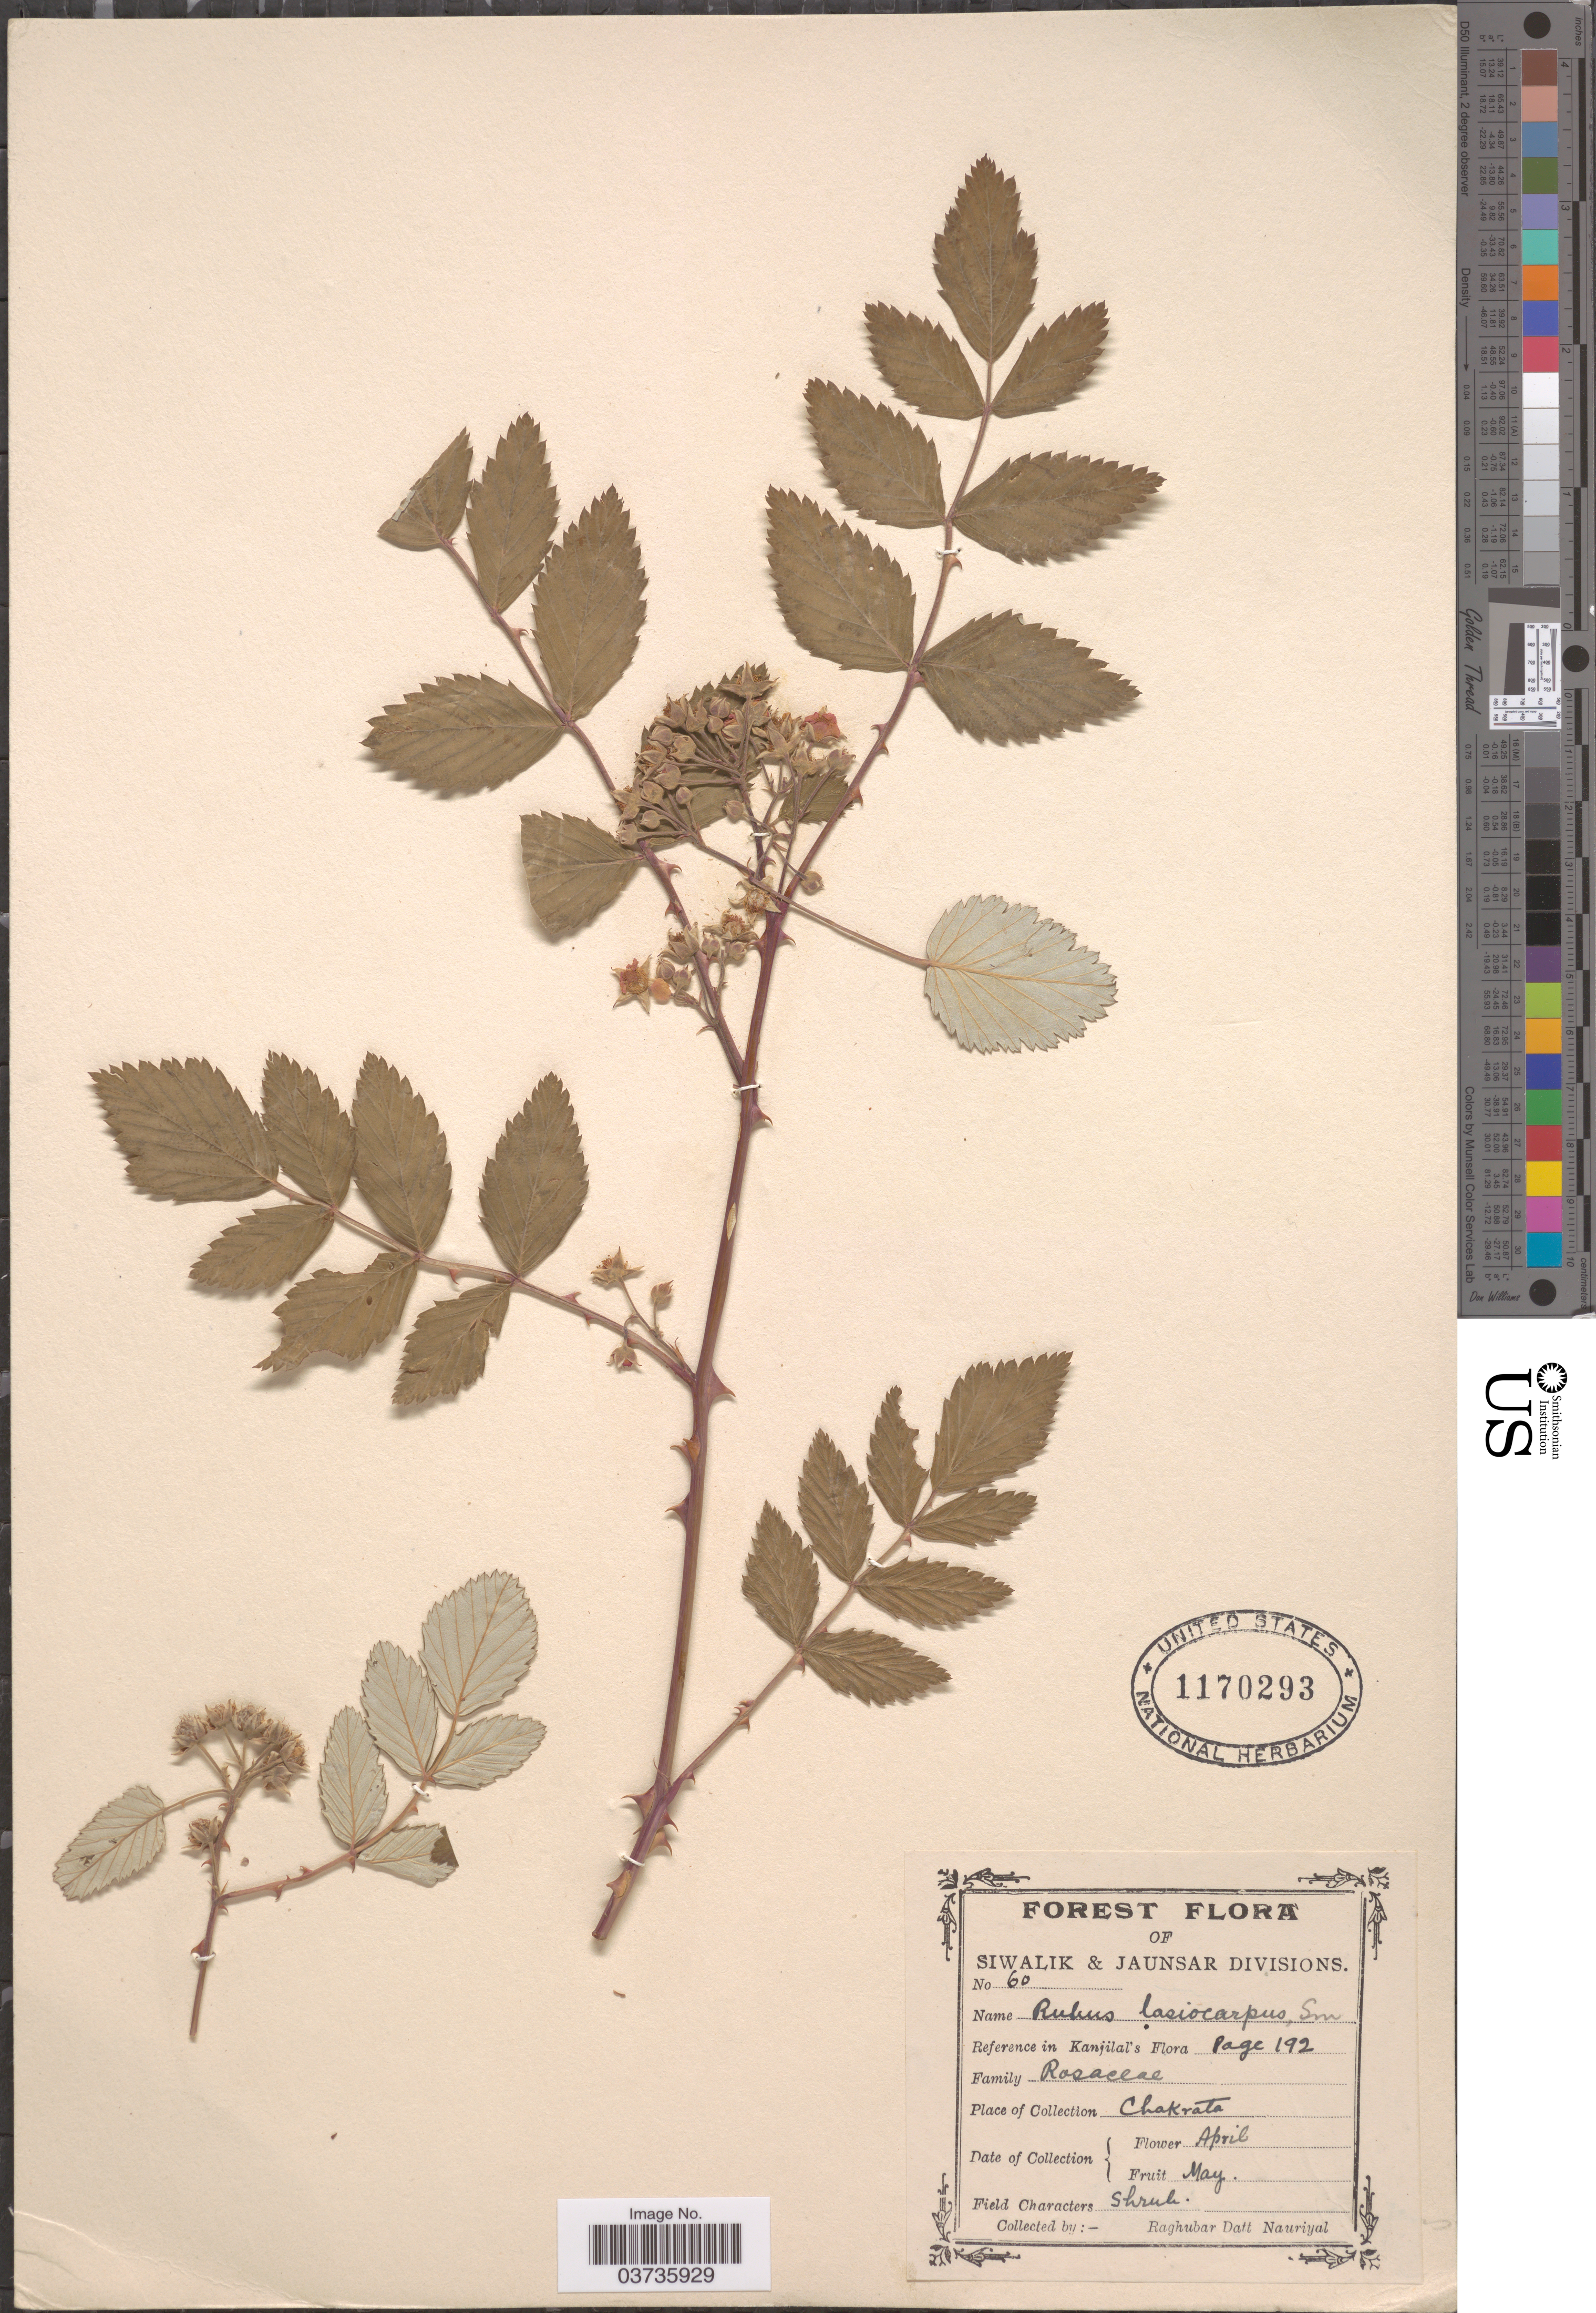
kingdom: Plantae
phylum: Tracheophyta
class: Magnoliopsida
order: Rosales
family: Rosaceae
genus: Rubus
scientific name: Rubus lasiocarpus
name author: W.C.R. Watson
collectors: R. D. Nauriyal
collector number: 60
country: India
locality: Siwalik & Jaunsar Divisions.Chakrata.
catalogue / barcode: US 1170293